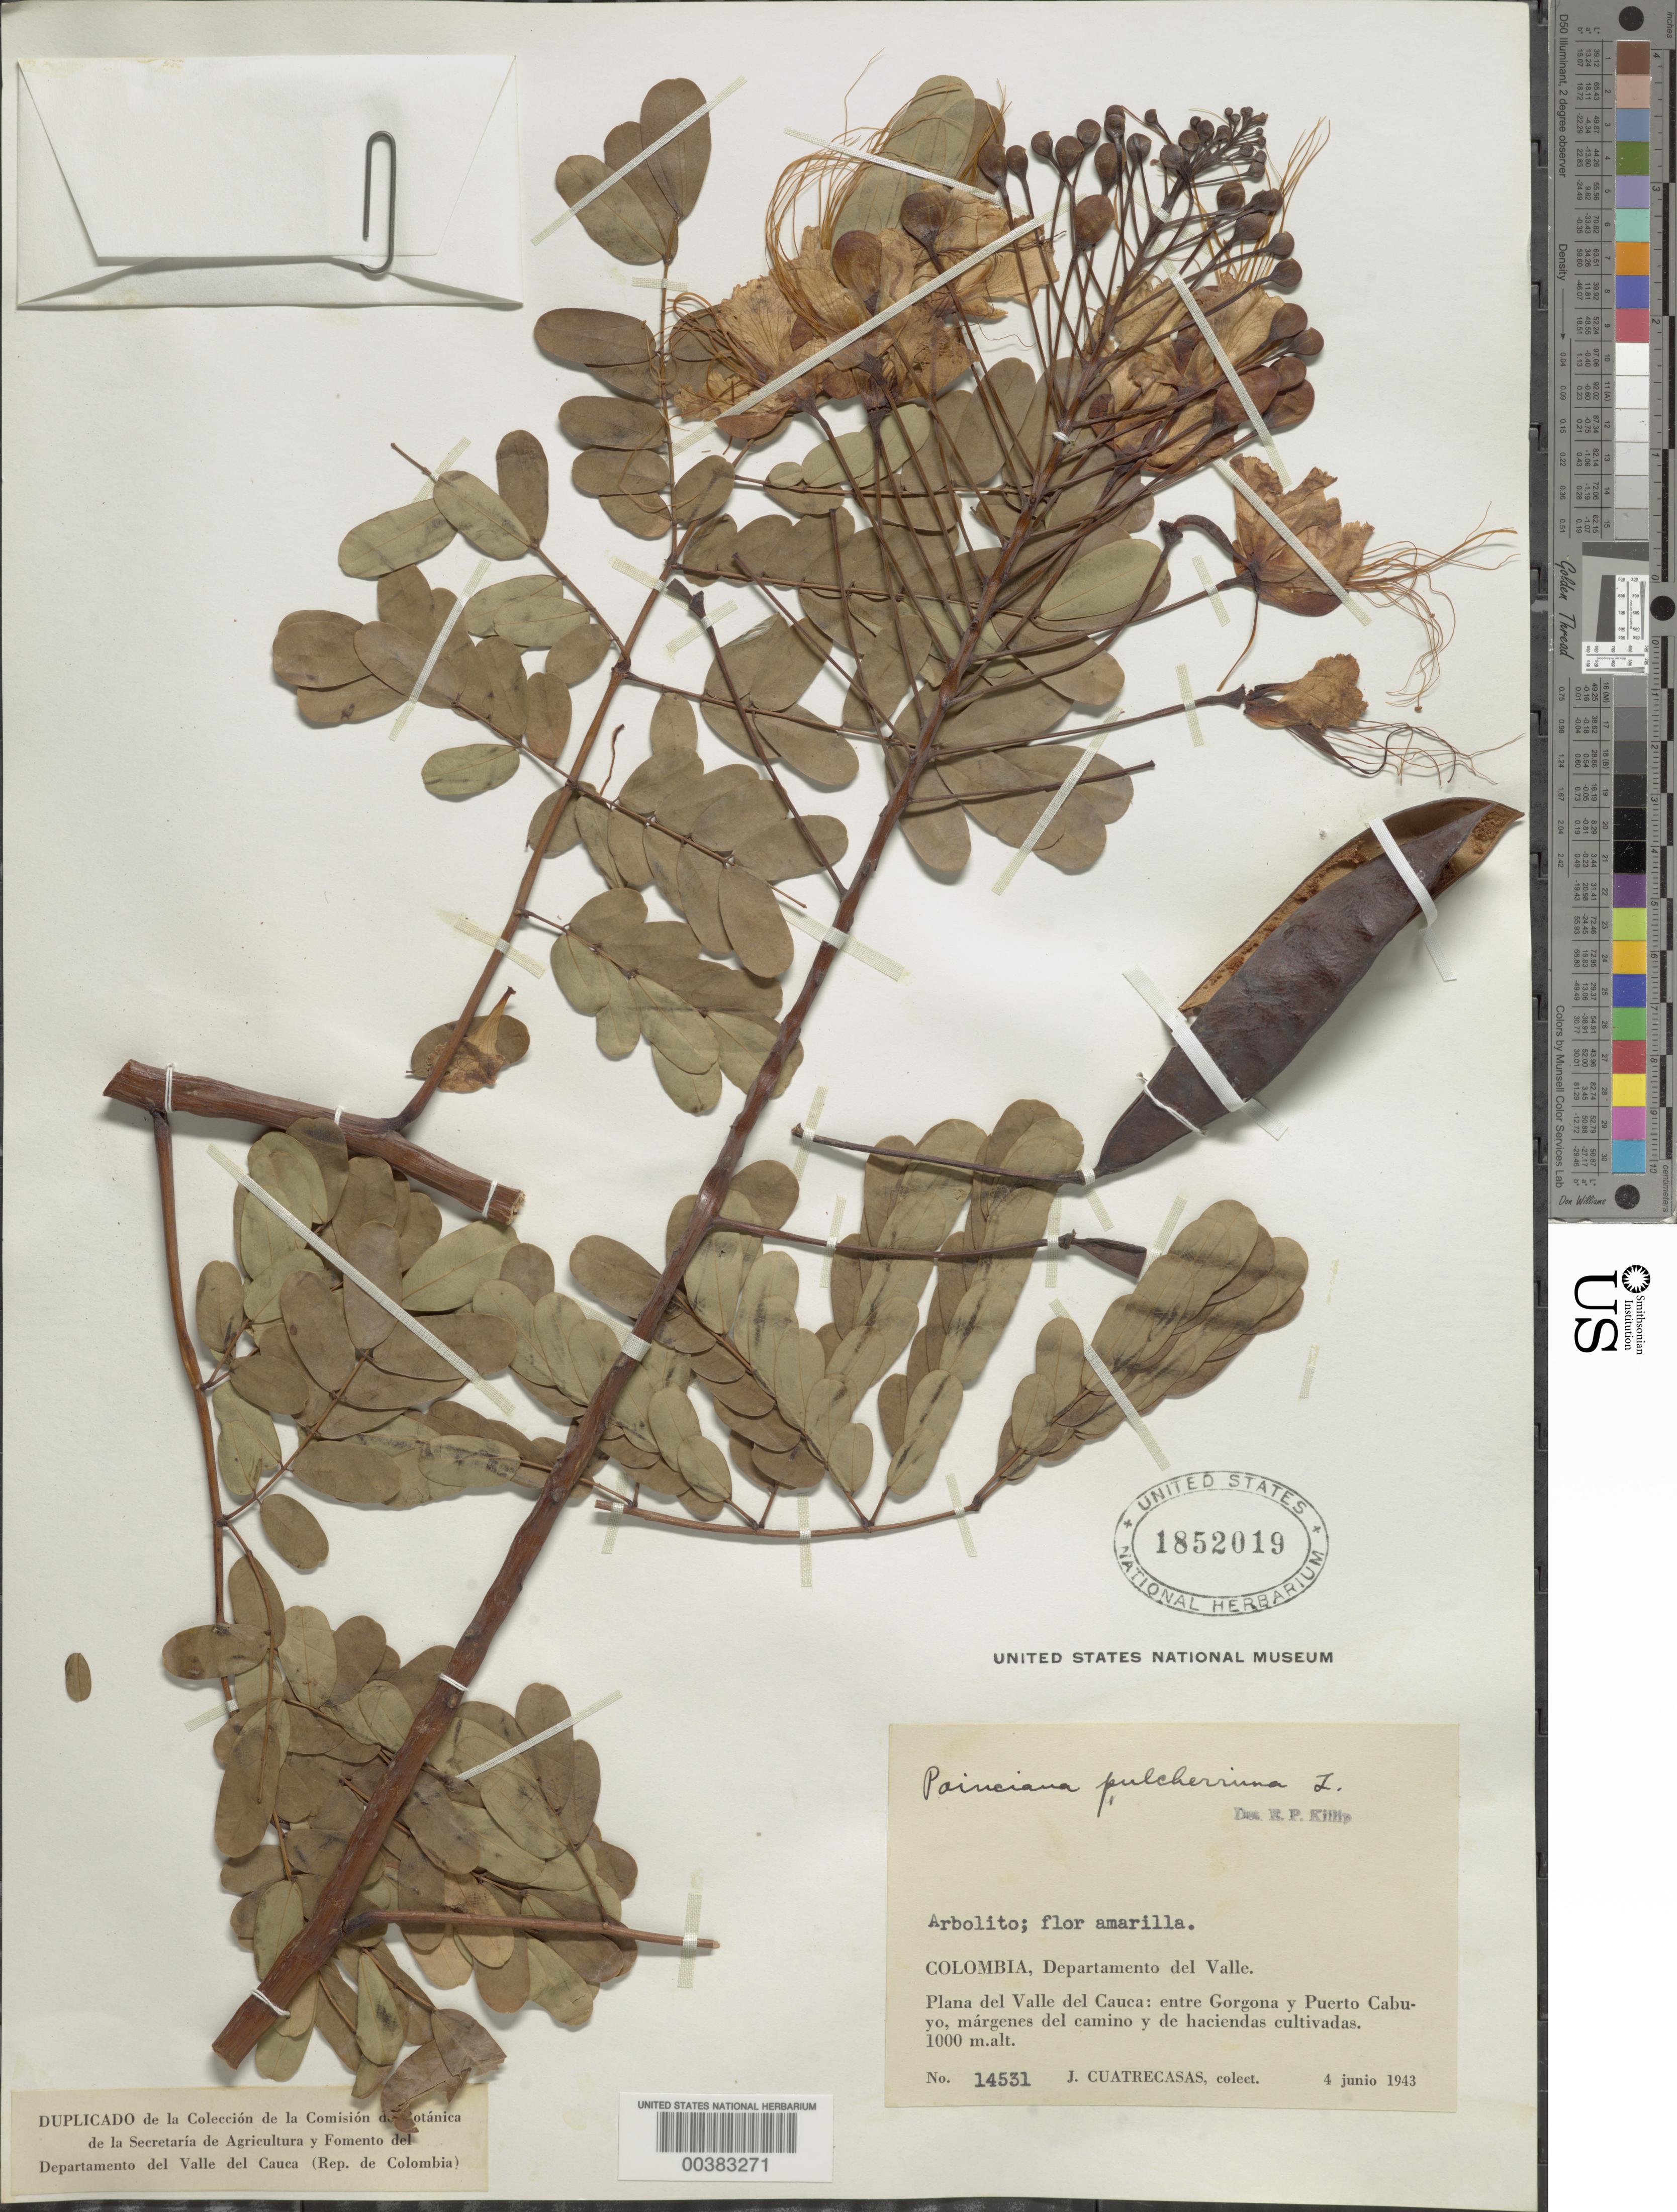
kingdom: Plantae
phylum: Tracheophyta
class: Magnoliopsida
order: Fabales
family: Fabaceae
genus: Caesalpinia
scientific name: Caesalpinia pulcherrima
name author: (L.) Sw.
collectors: J. Cuatrecasas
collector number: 14531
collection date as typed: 04 Jun 1943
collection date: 1943-06-04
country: Colombia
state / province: Valle del Cauca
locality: Entre Gorgona y Puerto Cabuyo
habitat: Margenes del camino yy de haciendas cultivadas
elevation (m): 1000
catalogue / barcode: US 1852019